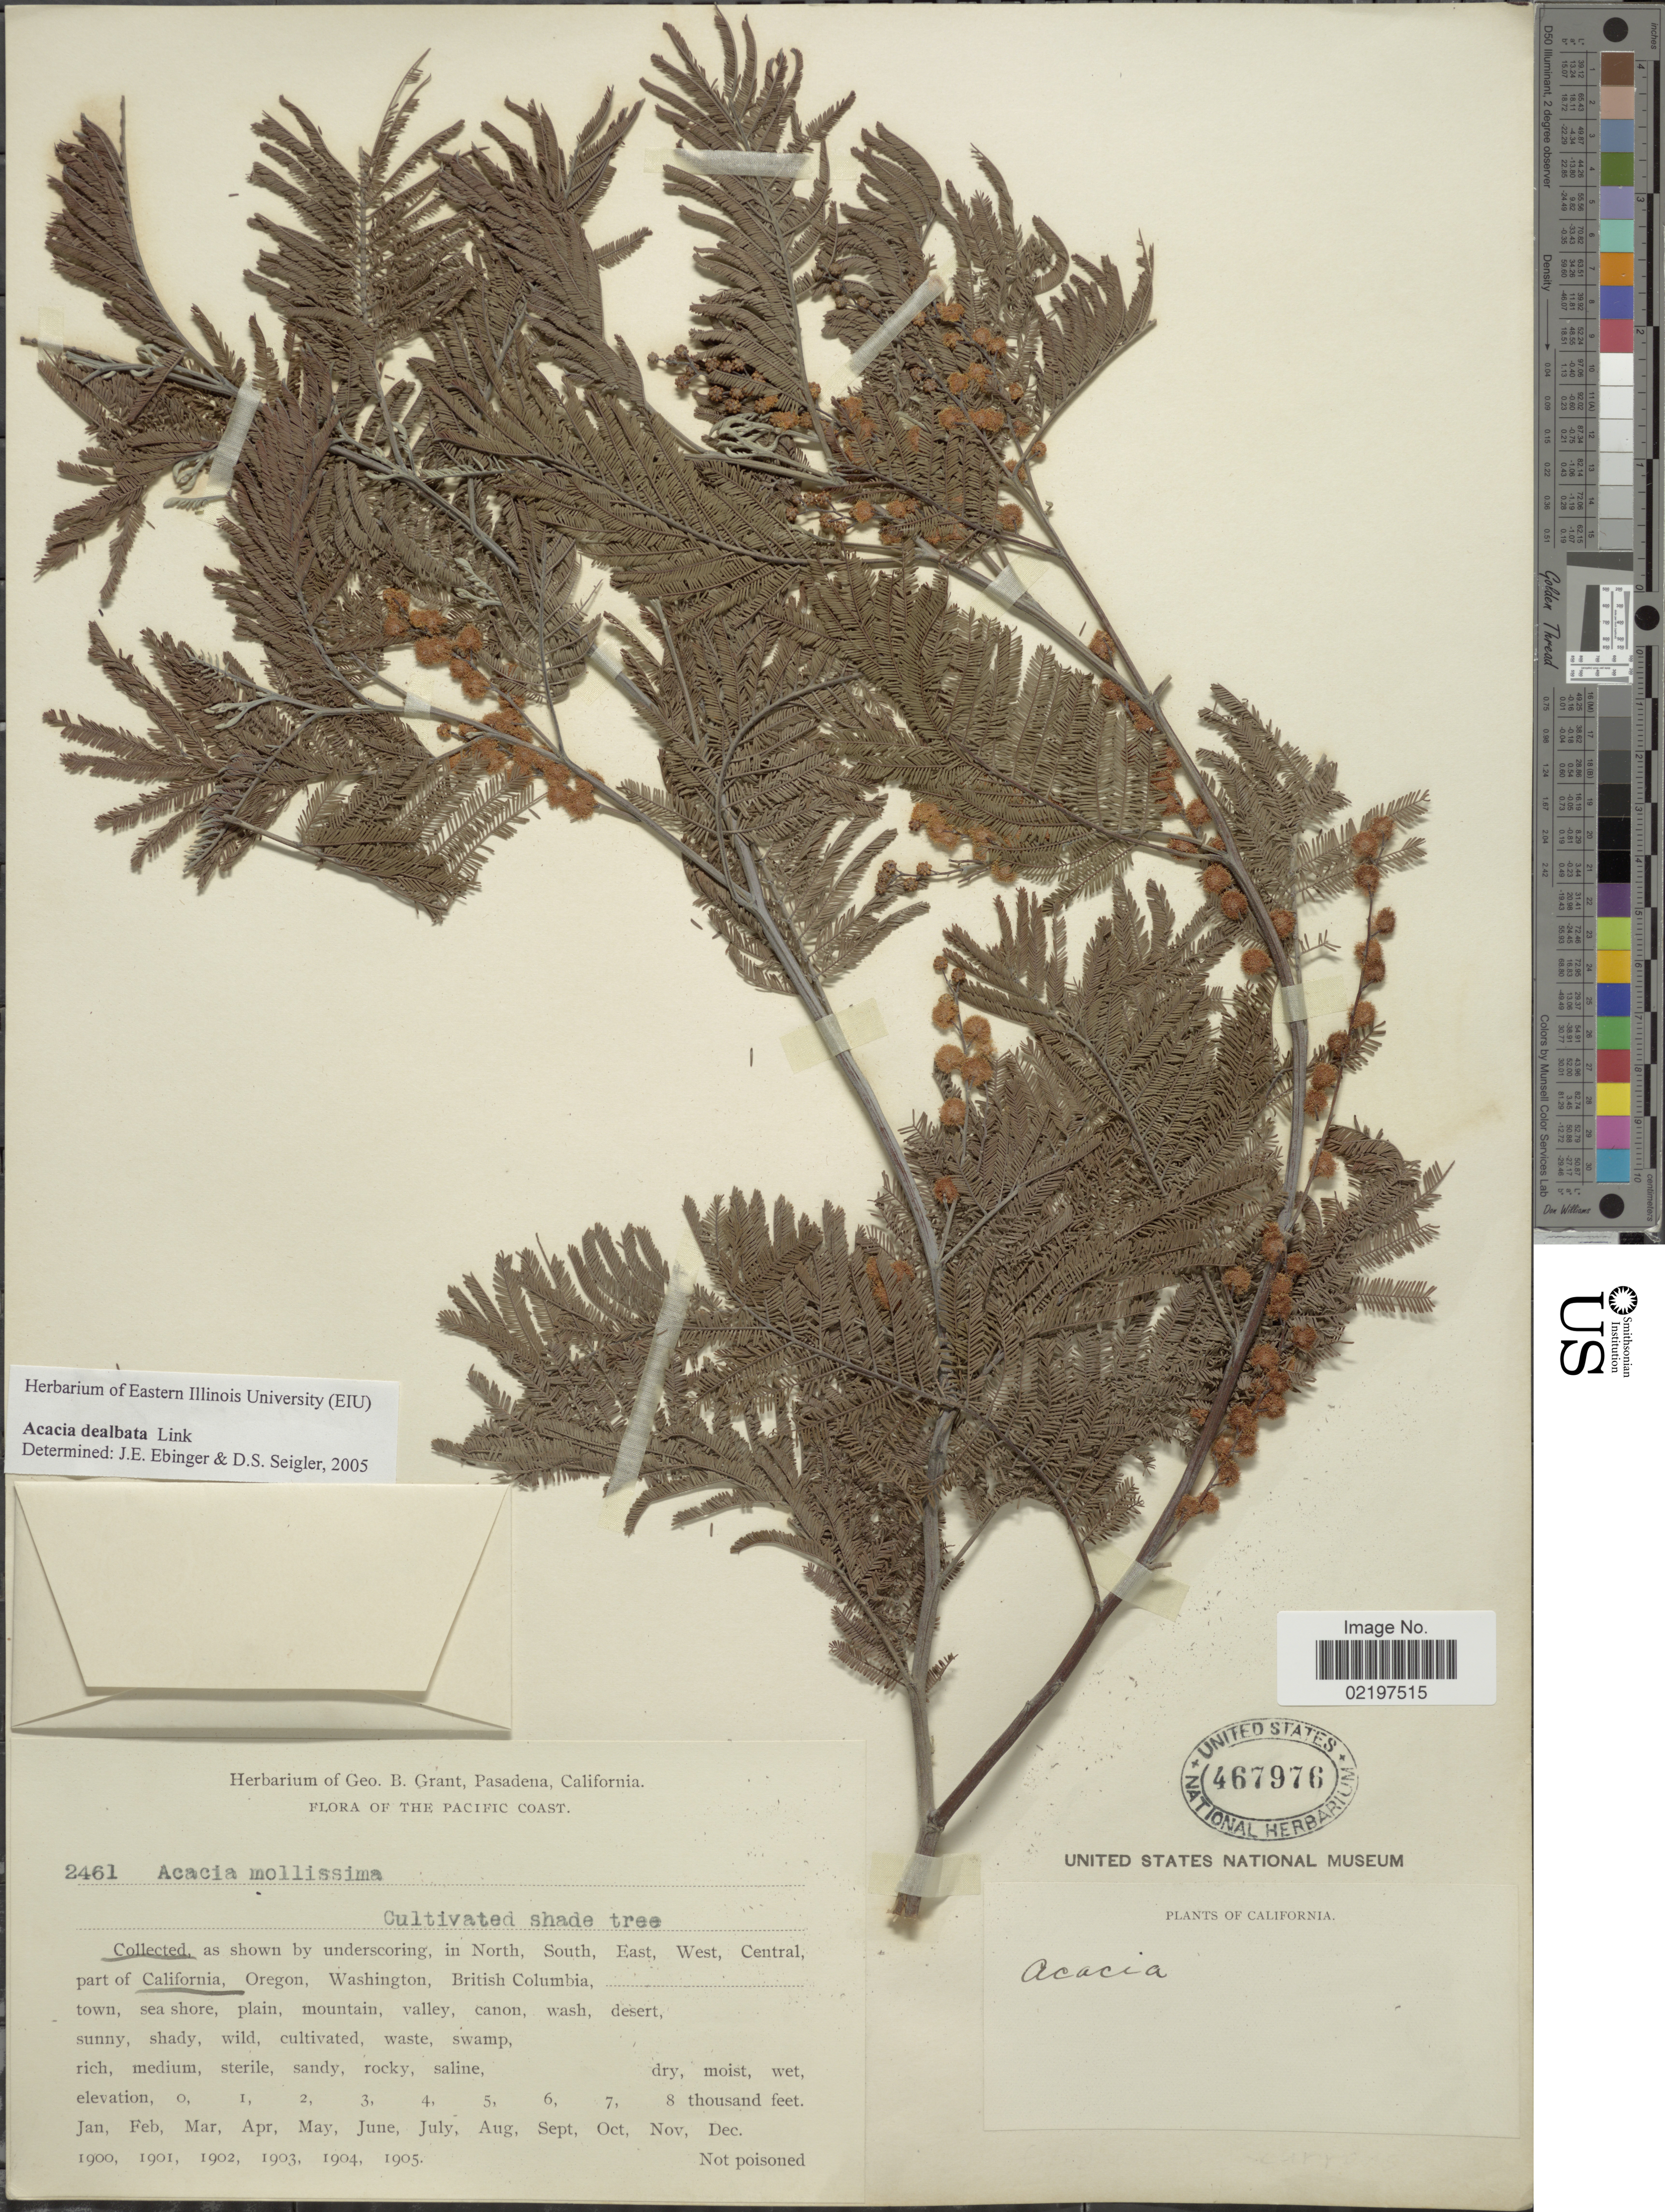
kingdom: Plantae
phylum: Tracheophyta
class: Magnoliopsida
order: Fabales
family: Fabaceae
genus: Acacia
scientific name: Acacia dealbata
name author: Link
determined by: Ebinger, J. E.; Seigler, David S.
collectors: ex herb. Geo. B. Grant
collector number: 2461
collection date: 1900-01/1905-12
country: United States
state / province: California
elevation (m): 0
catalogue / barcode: US 467976